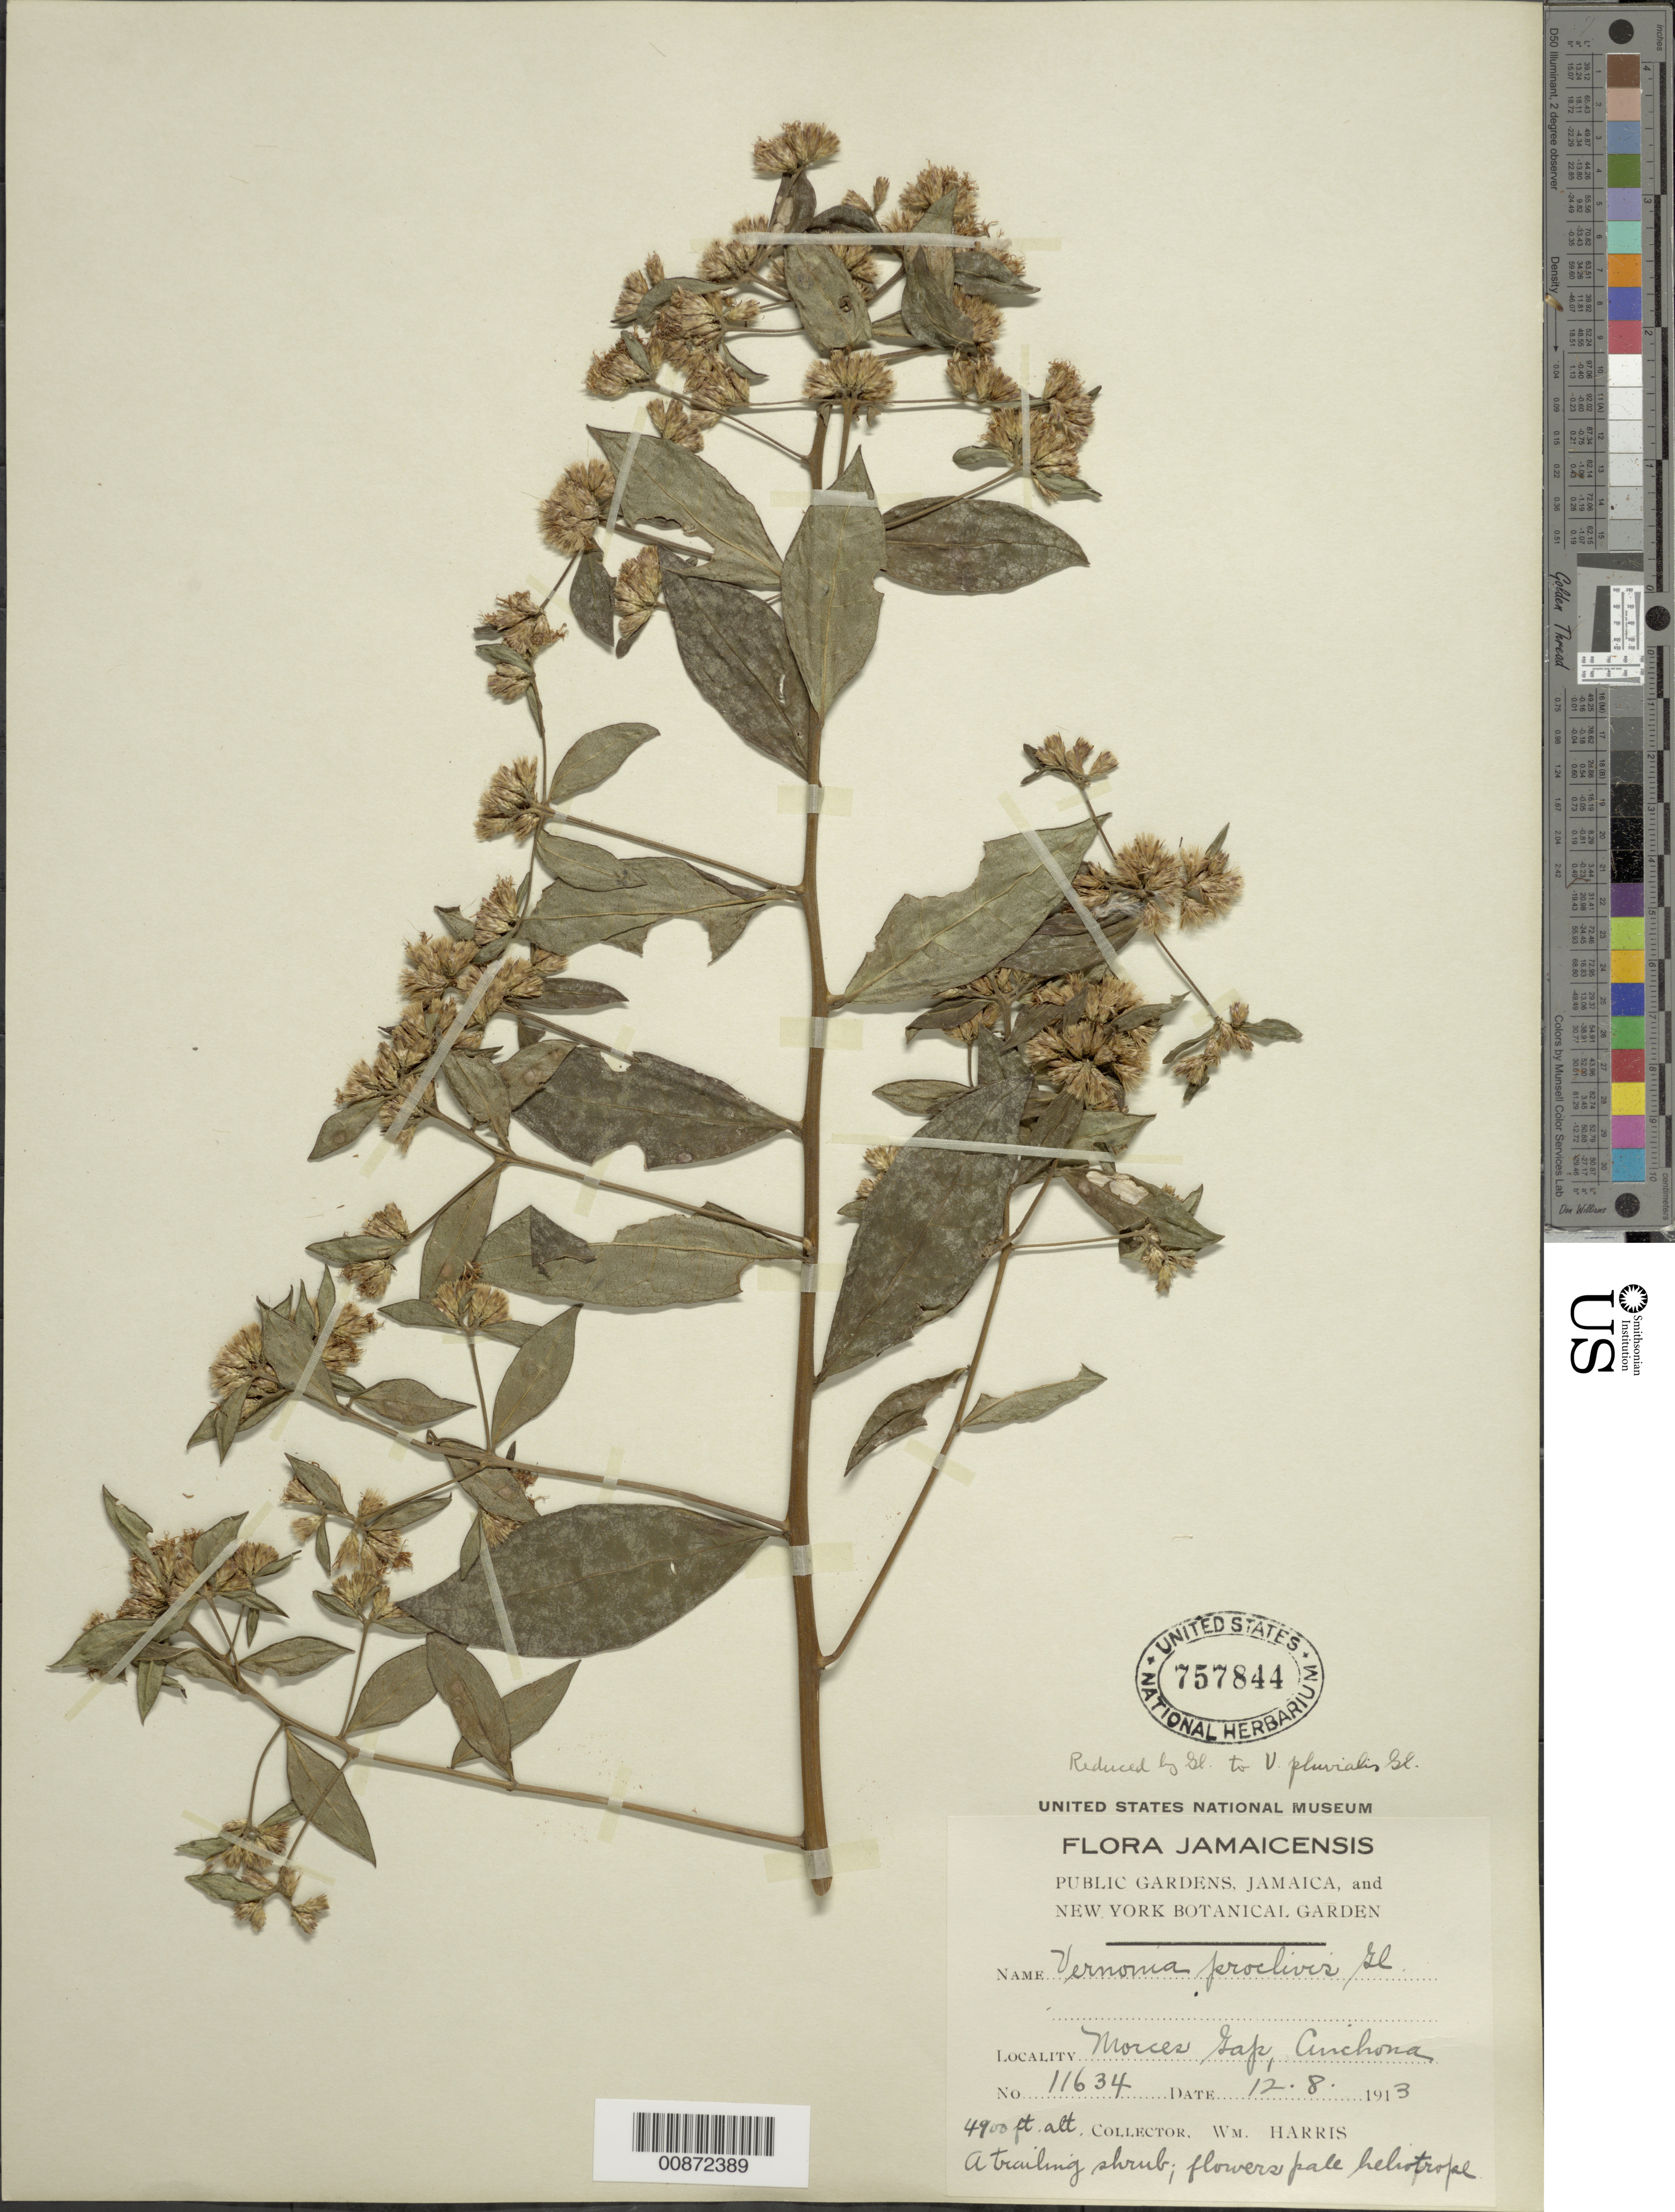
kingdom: Plantae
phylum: Tracheophyta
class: Magnoliopsida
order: Asterales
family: Asteraceae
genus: Lepidaploa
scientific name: Lepidaploa pluvialis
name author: (Gleason) H. Rob.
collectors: W. H. Harris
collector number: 11634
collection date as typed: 12 Aug 1913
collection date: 1913-08-12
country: Jamaica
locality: Morces Gap, Cinchona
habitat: Montane; heliotrope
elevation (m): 1494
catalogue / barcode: US 757844